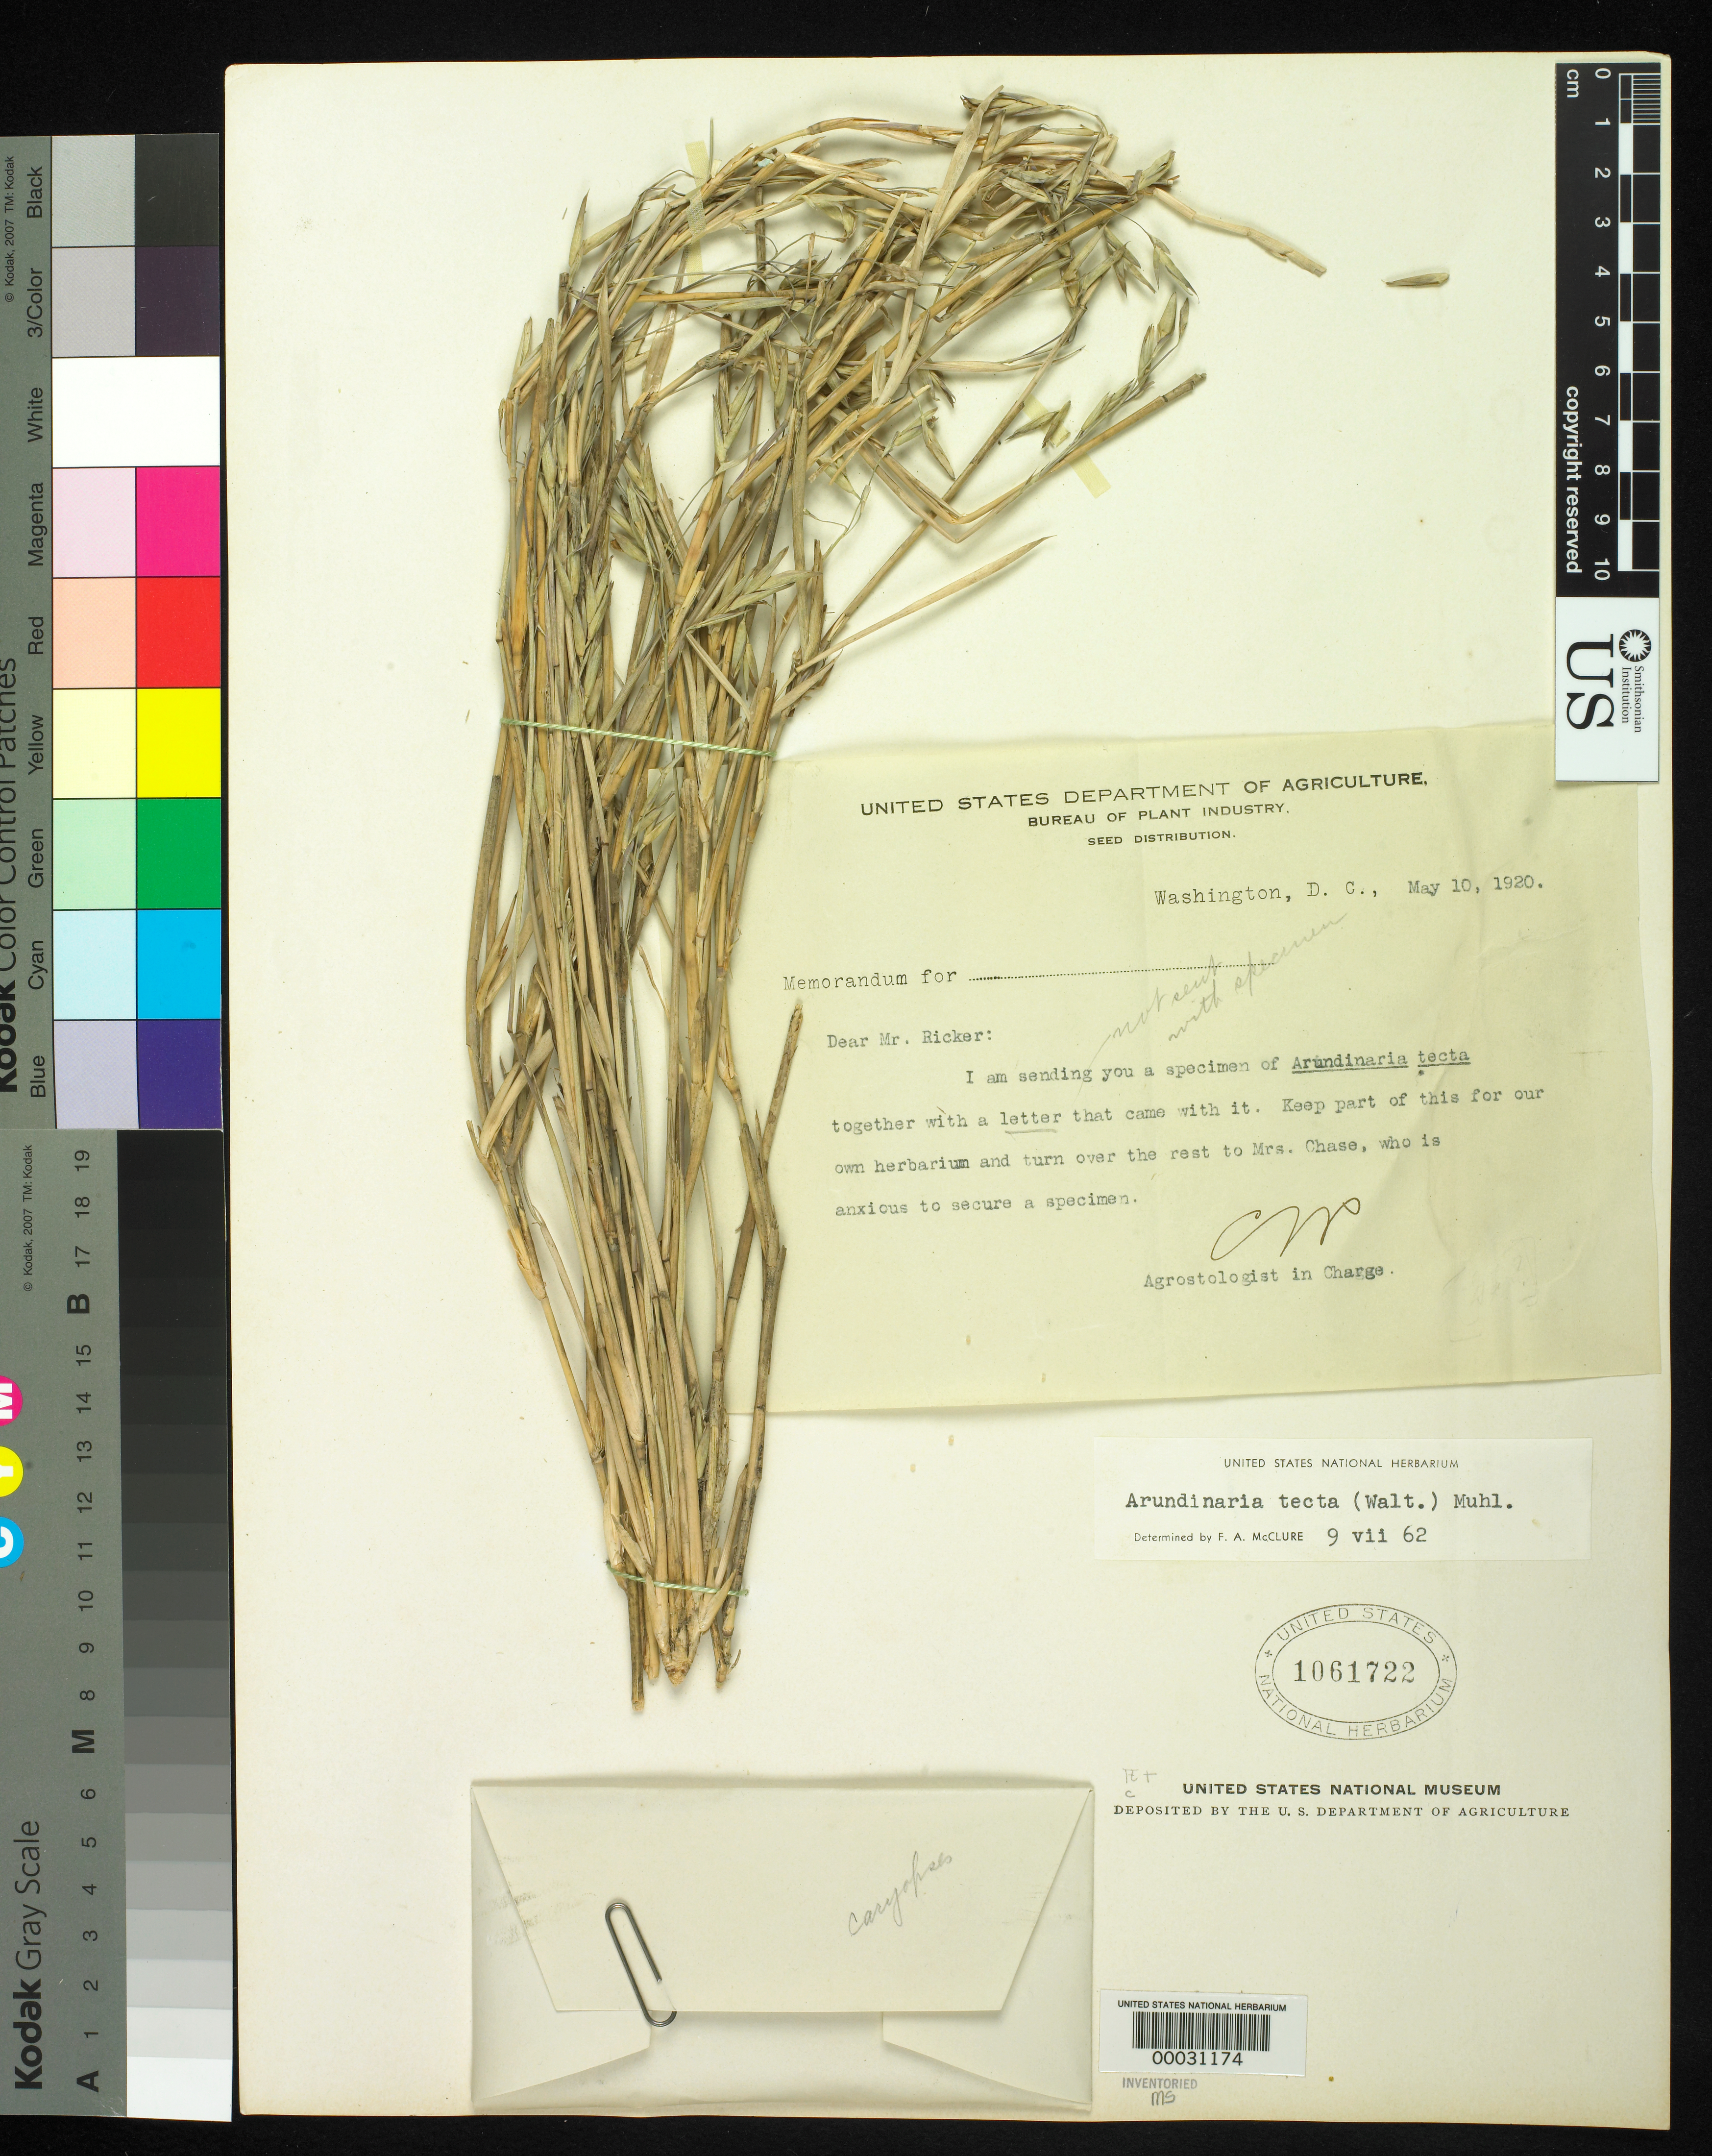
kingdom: Plantae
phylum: Tracheophyta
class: Liliopsida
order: Poales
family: Poaceae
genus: Arundinaria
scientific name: Arundinaria tecta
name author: (Walter) Muhl.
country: United States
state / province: South Carolina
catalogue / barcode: US 1061722